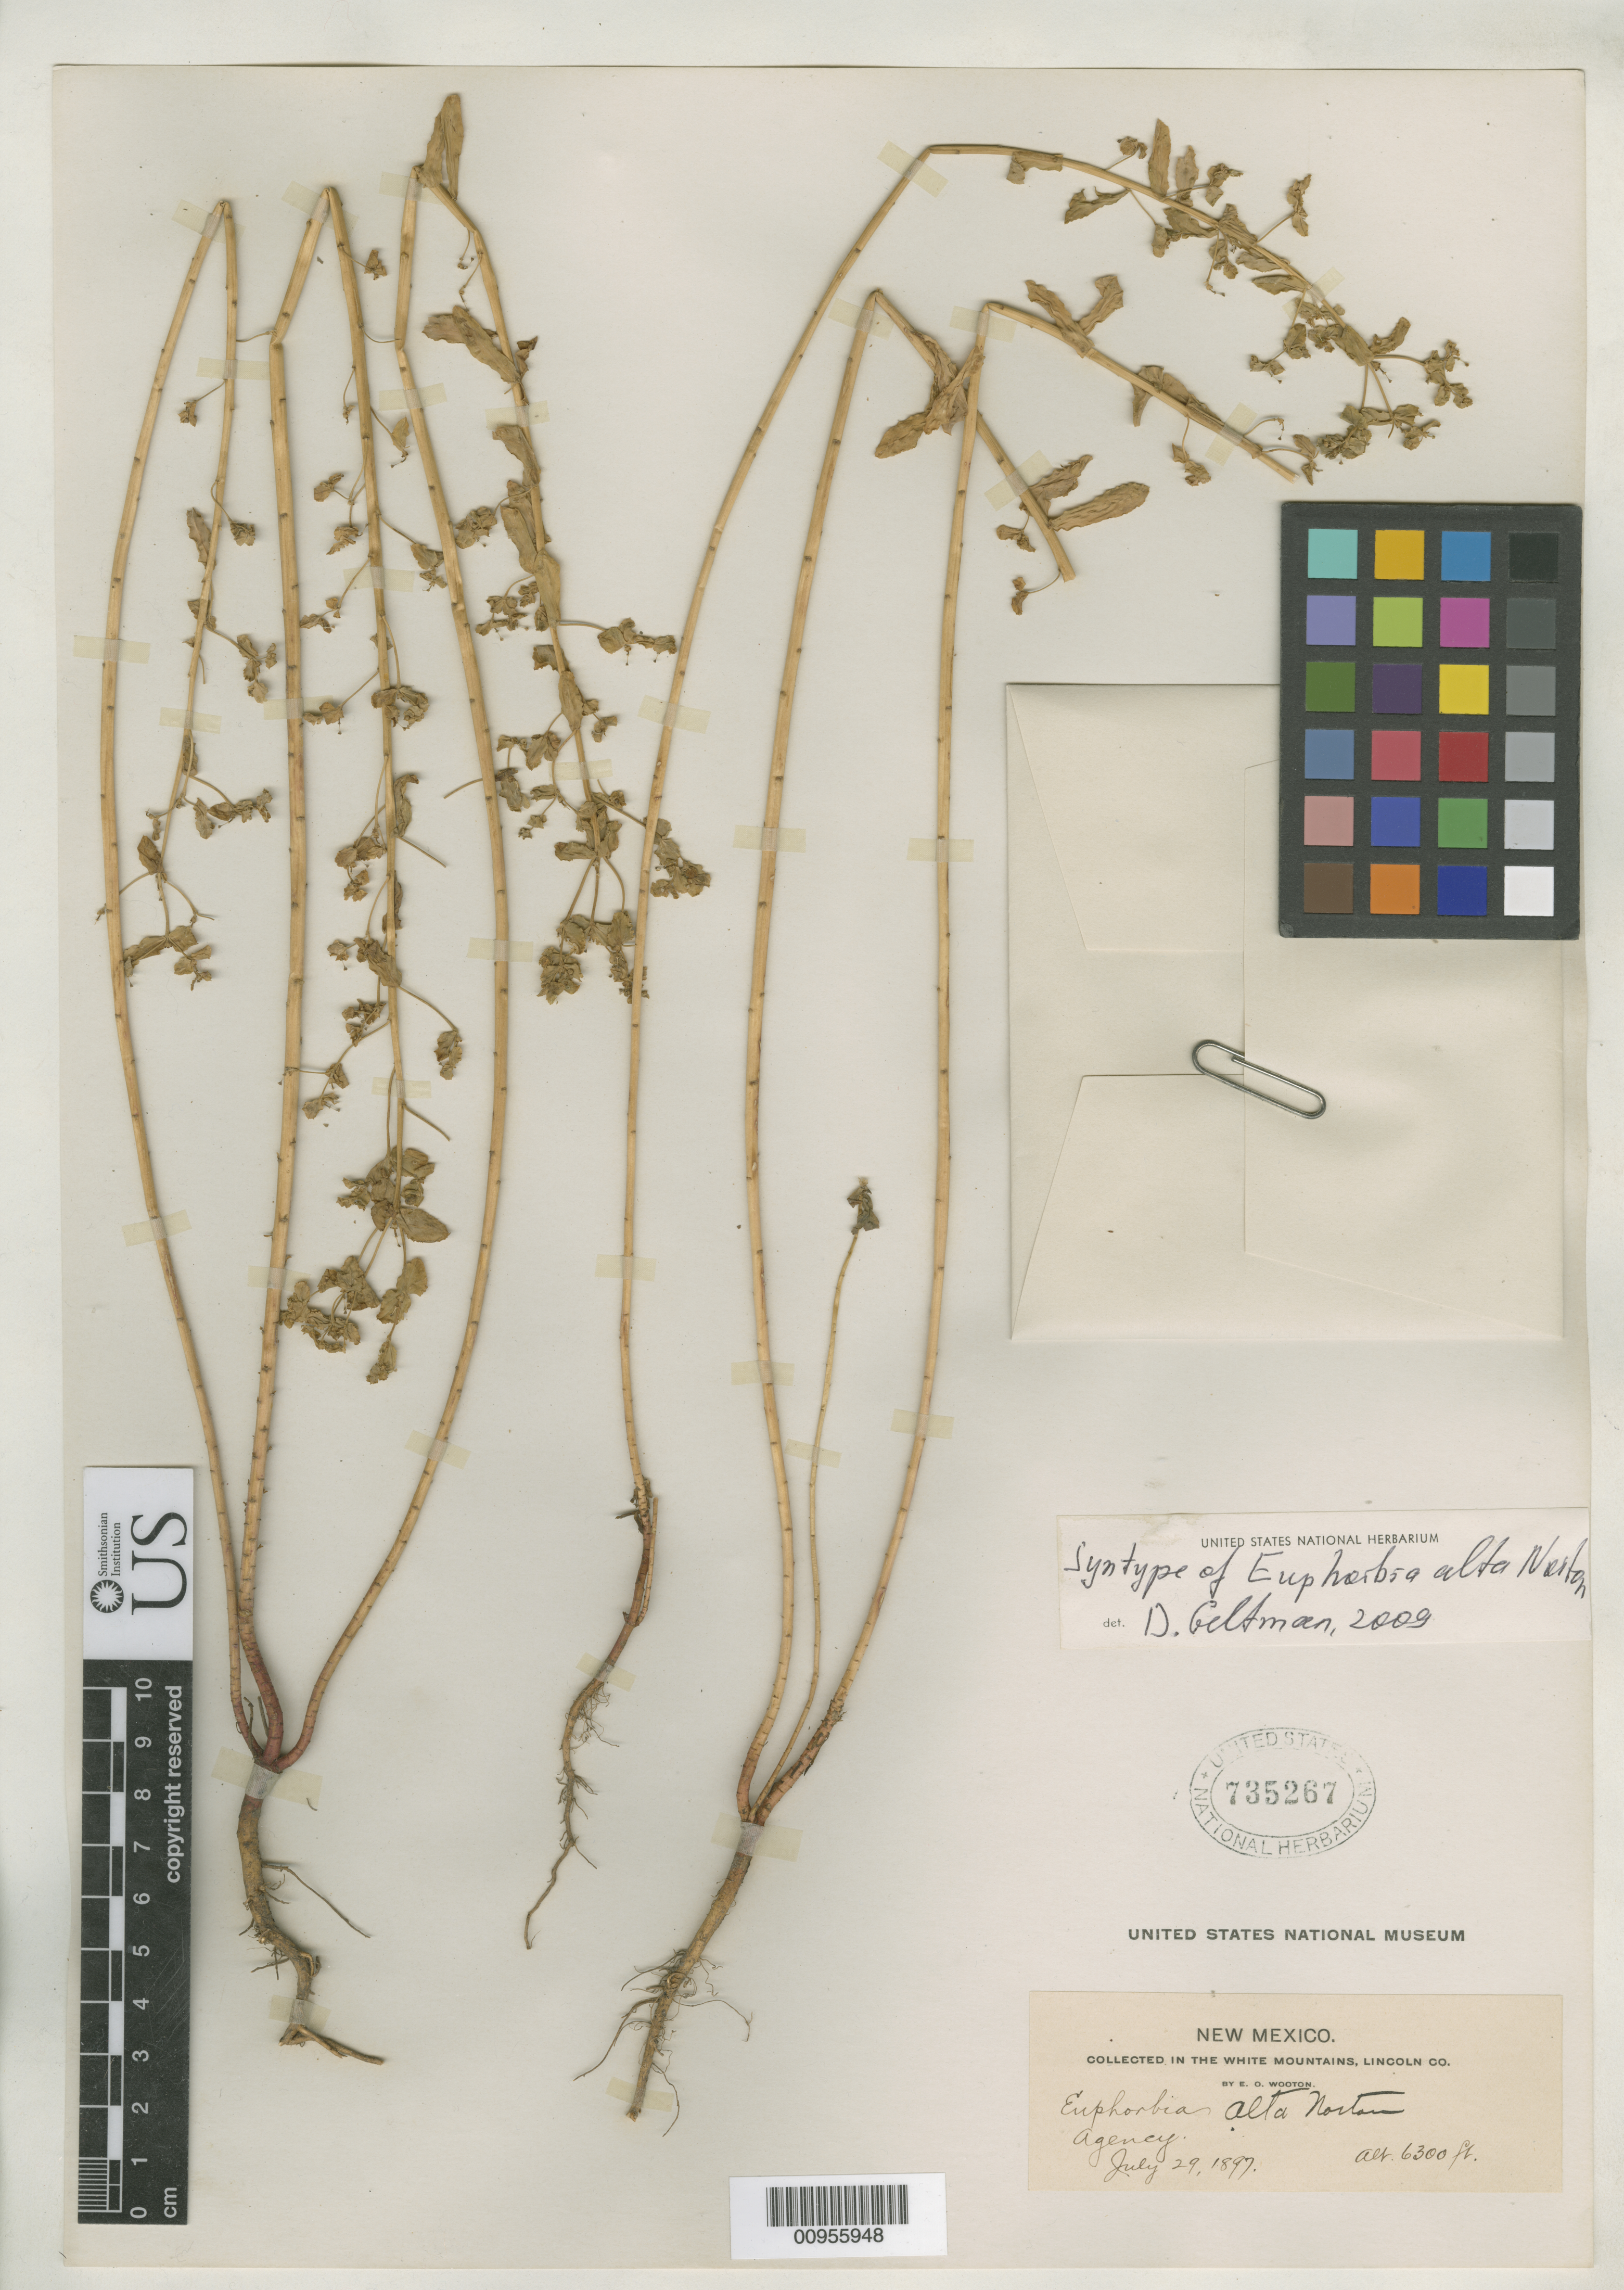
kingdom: Plantae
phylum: Tracheophyta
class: Magnoliopsida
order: Malpighiales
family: Euphorbiaceae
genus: Euphorbia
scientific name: Euphorbia alta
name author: Norton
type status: Syntype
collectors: E. O. Wooton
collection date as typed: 29 Jul 1897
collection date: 1897-07-29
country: United States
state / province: New Mexico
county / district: Lincoln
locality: White Mountains, Lincoln Co. Agency.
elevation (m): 1920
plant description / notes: Preprint from Ann. Rep. Missouri Missouri Bot. Gard. vol. 11 (1900).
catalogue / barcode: US 735267